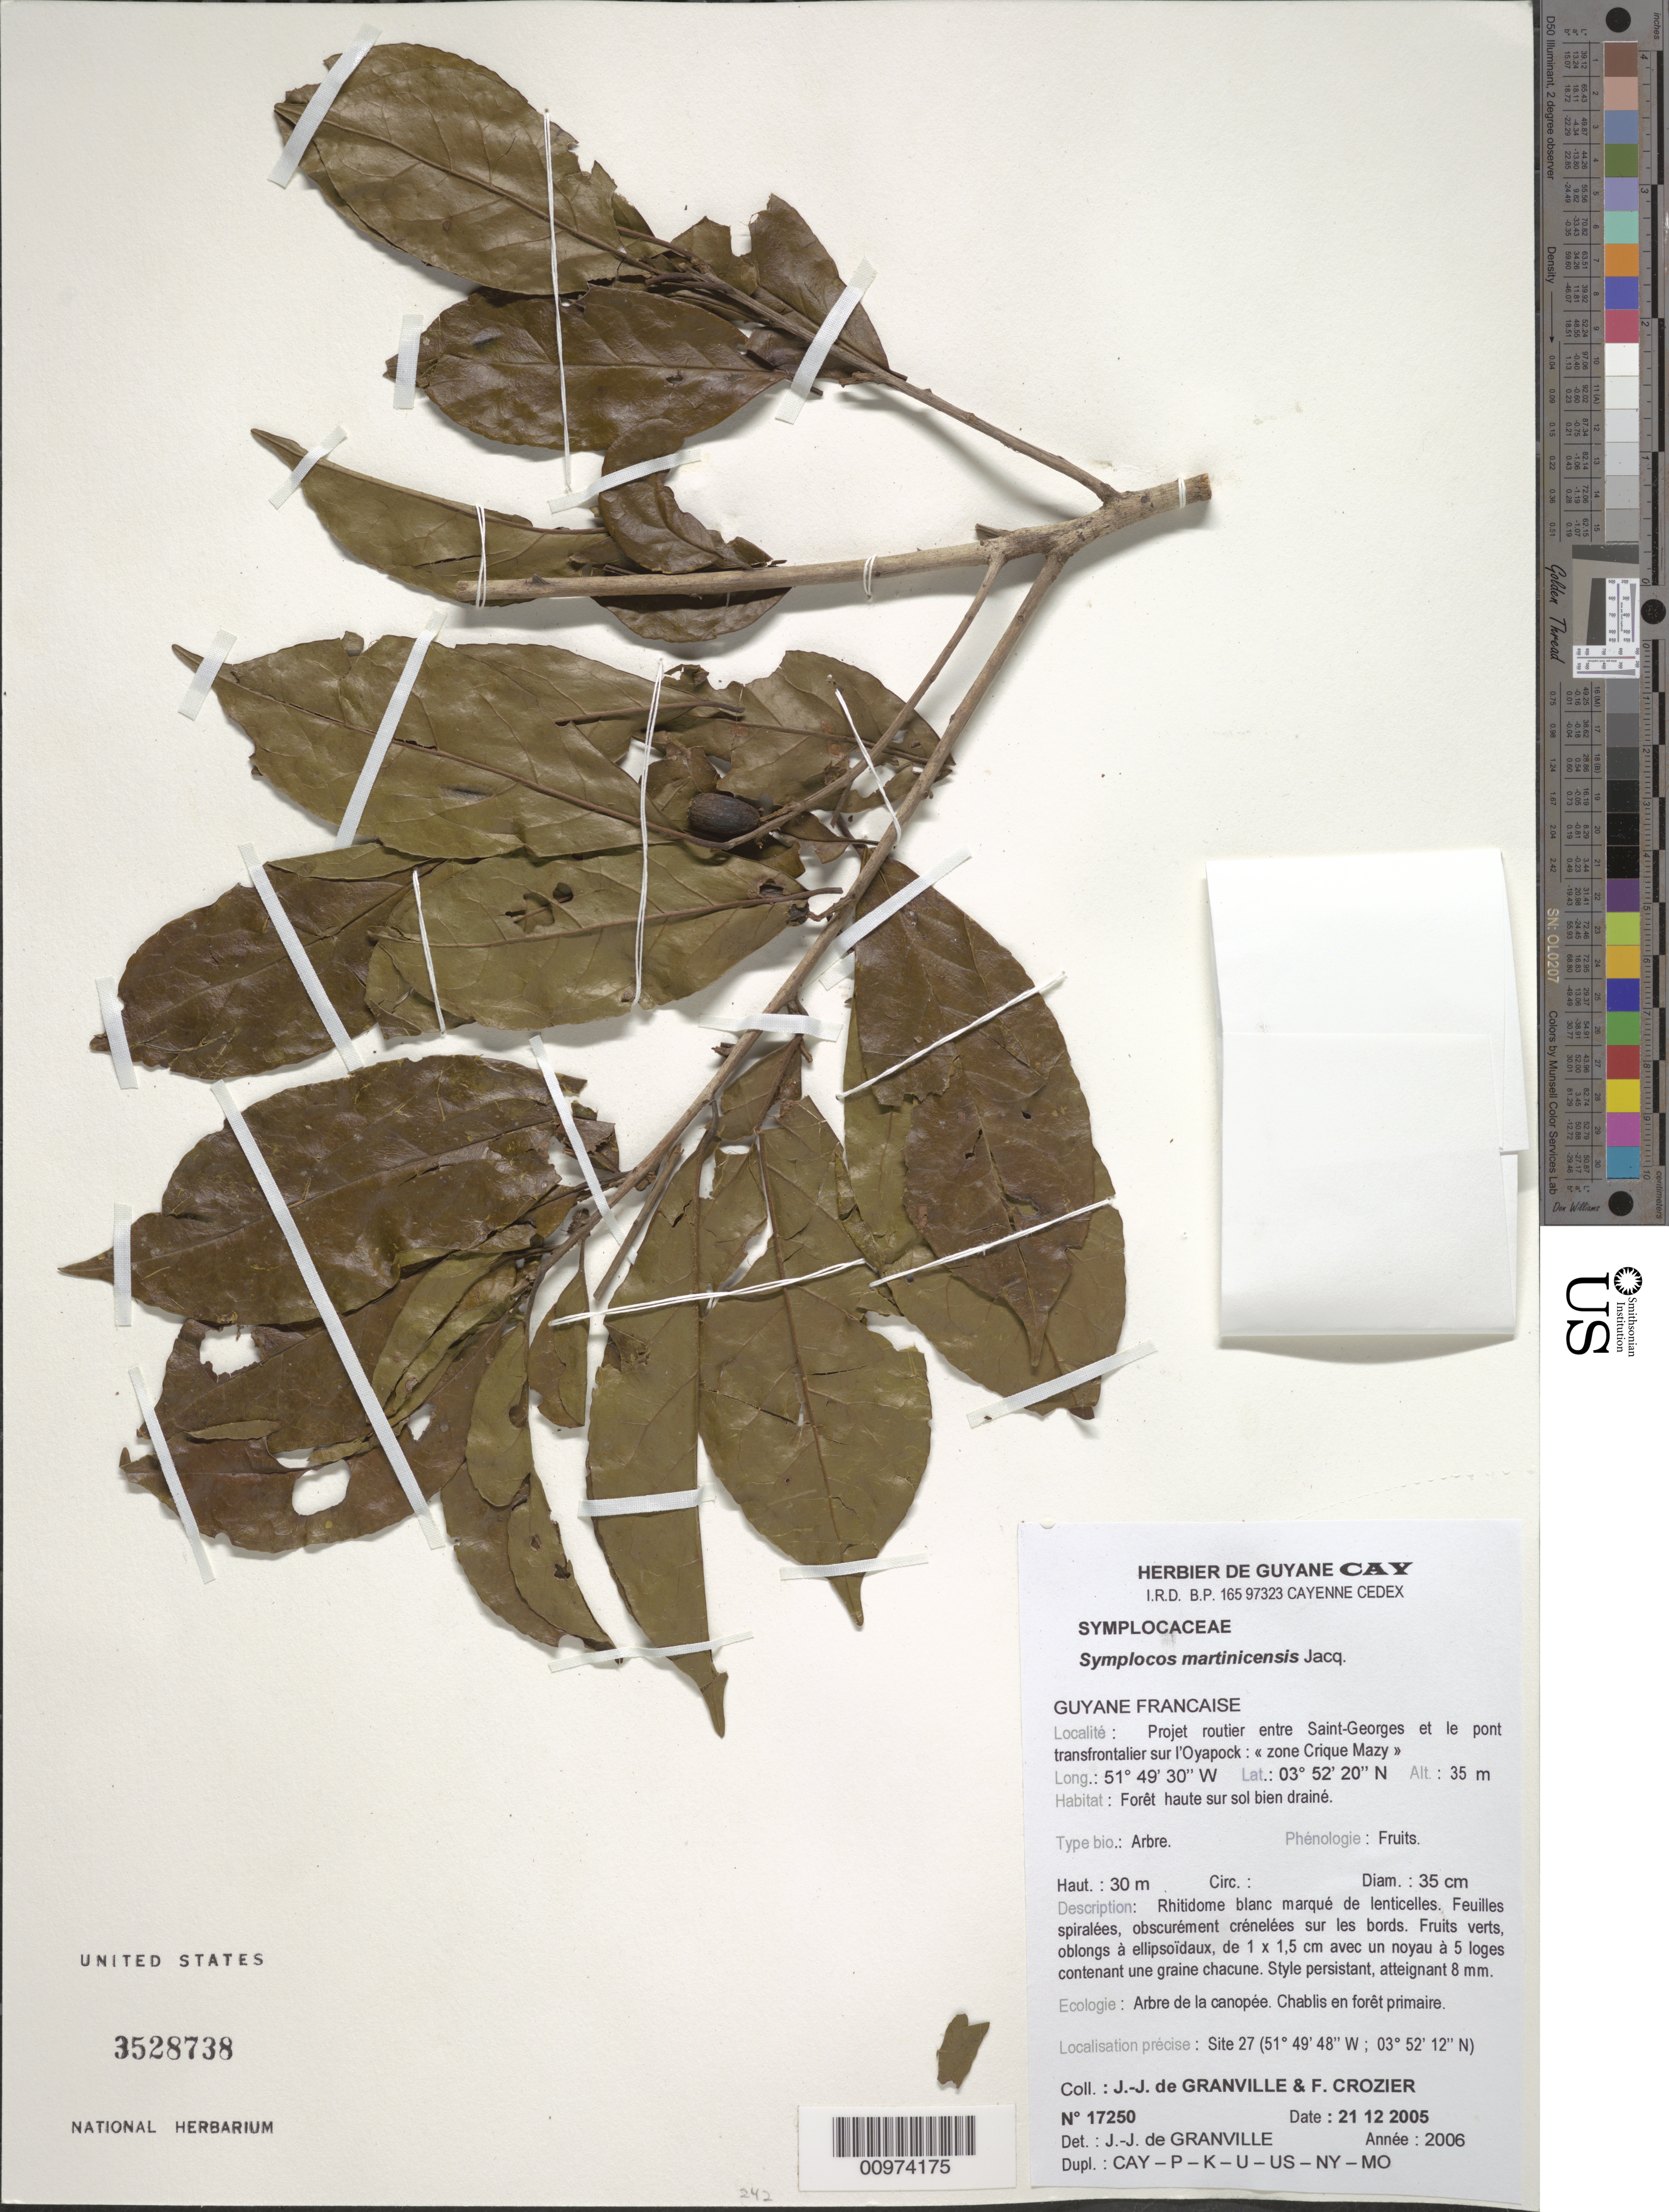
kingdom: Plantae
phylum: Tracheophyta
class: Magnoliopsida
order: Ericales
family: Symplocaceae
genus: Symplocos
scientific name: Symplocos martinicensis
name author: Jacq.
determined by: Granville, J. J. de, (CAY), Institut de Recherche pour le Developpement (IRD) (FRENCH GUIANA)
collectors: J.-J. de Granville & F. Crozier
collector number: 17250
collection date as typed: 21-Dec-05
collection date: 2005-12-21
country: French Guiana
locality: Project routier entre Saint-Georges et le pont transfrontalier sur l'Oyapock, "zone Crique Mazy", site 27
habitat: Foret haute sur sol bien draine. Arbre de la canopee. Chablis en foret primaire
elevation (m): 35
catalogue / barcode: US 3528738